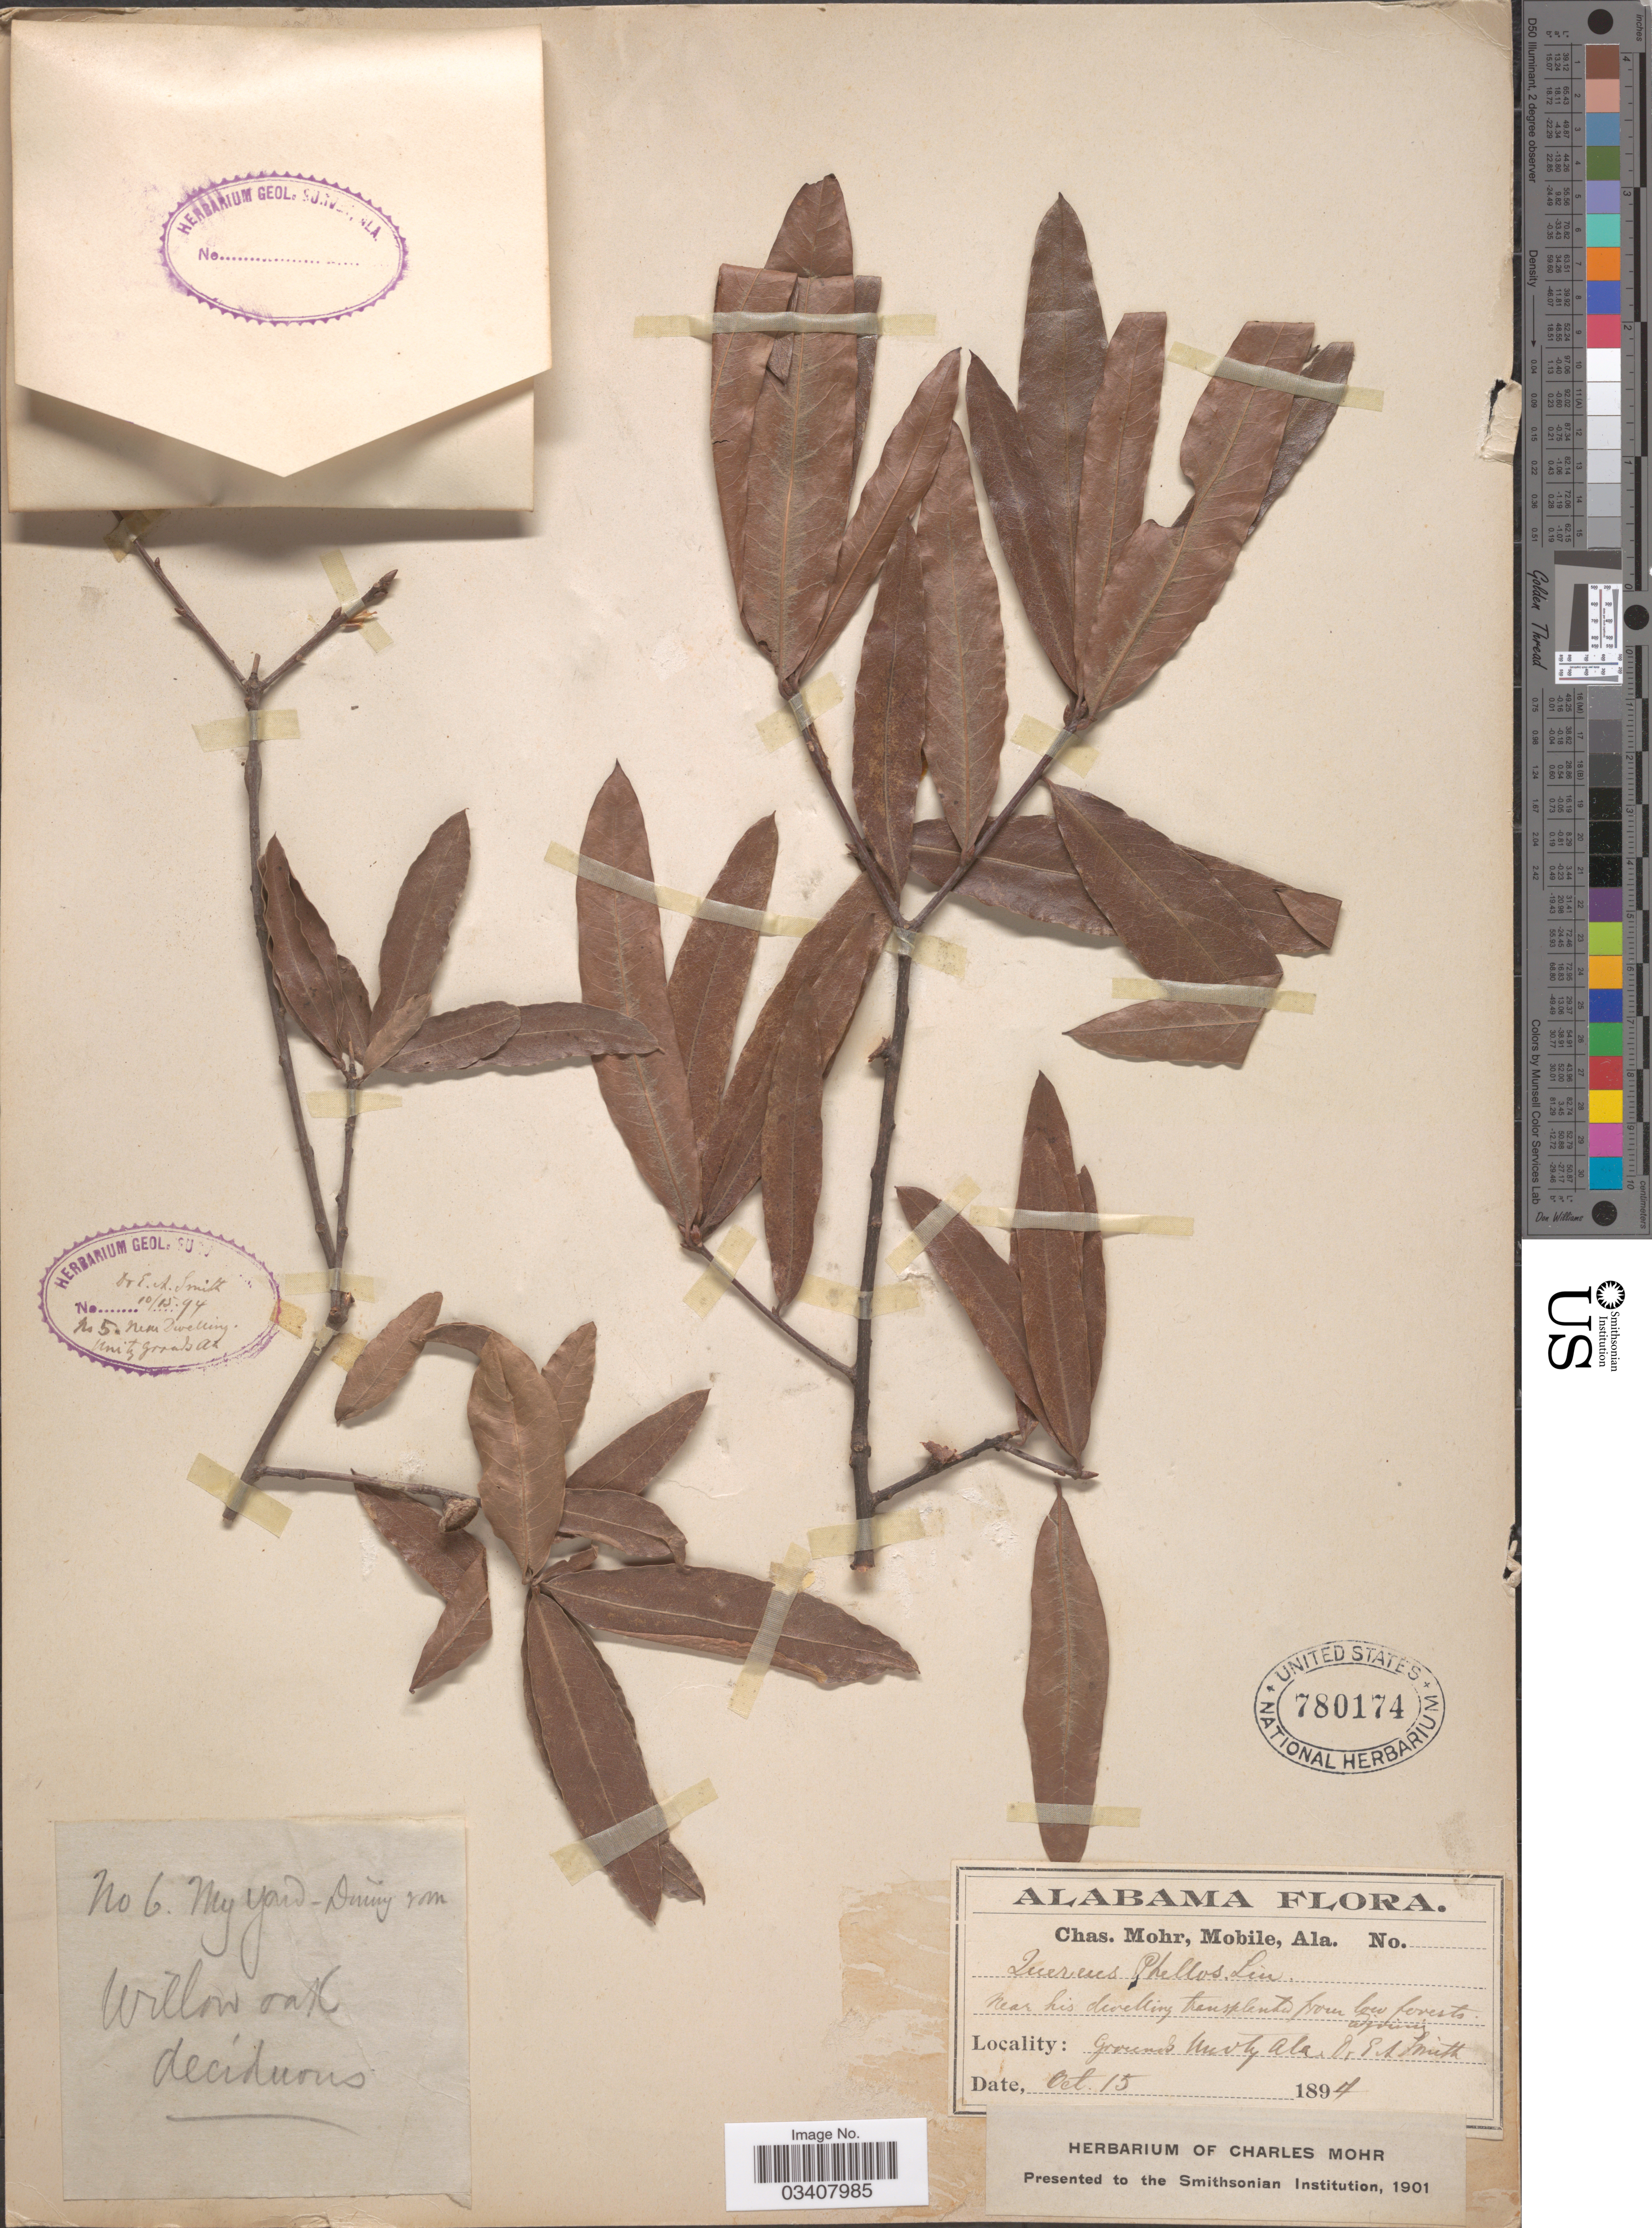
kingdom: Plantae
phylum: Tracheophyta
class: Magnoliopsida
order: Fagales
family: Fagaceae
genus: Quercus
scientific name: Quercus phellos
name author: L.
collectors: E. A. Smith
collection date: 1894-10-15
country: United States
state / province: Alabama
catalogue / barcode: US 780174